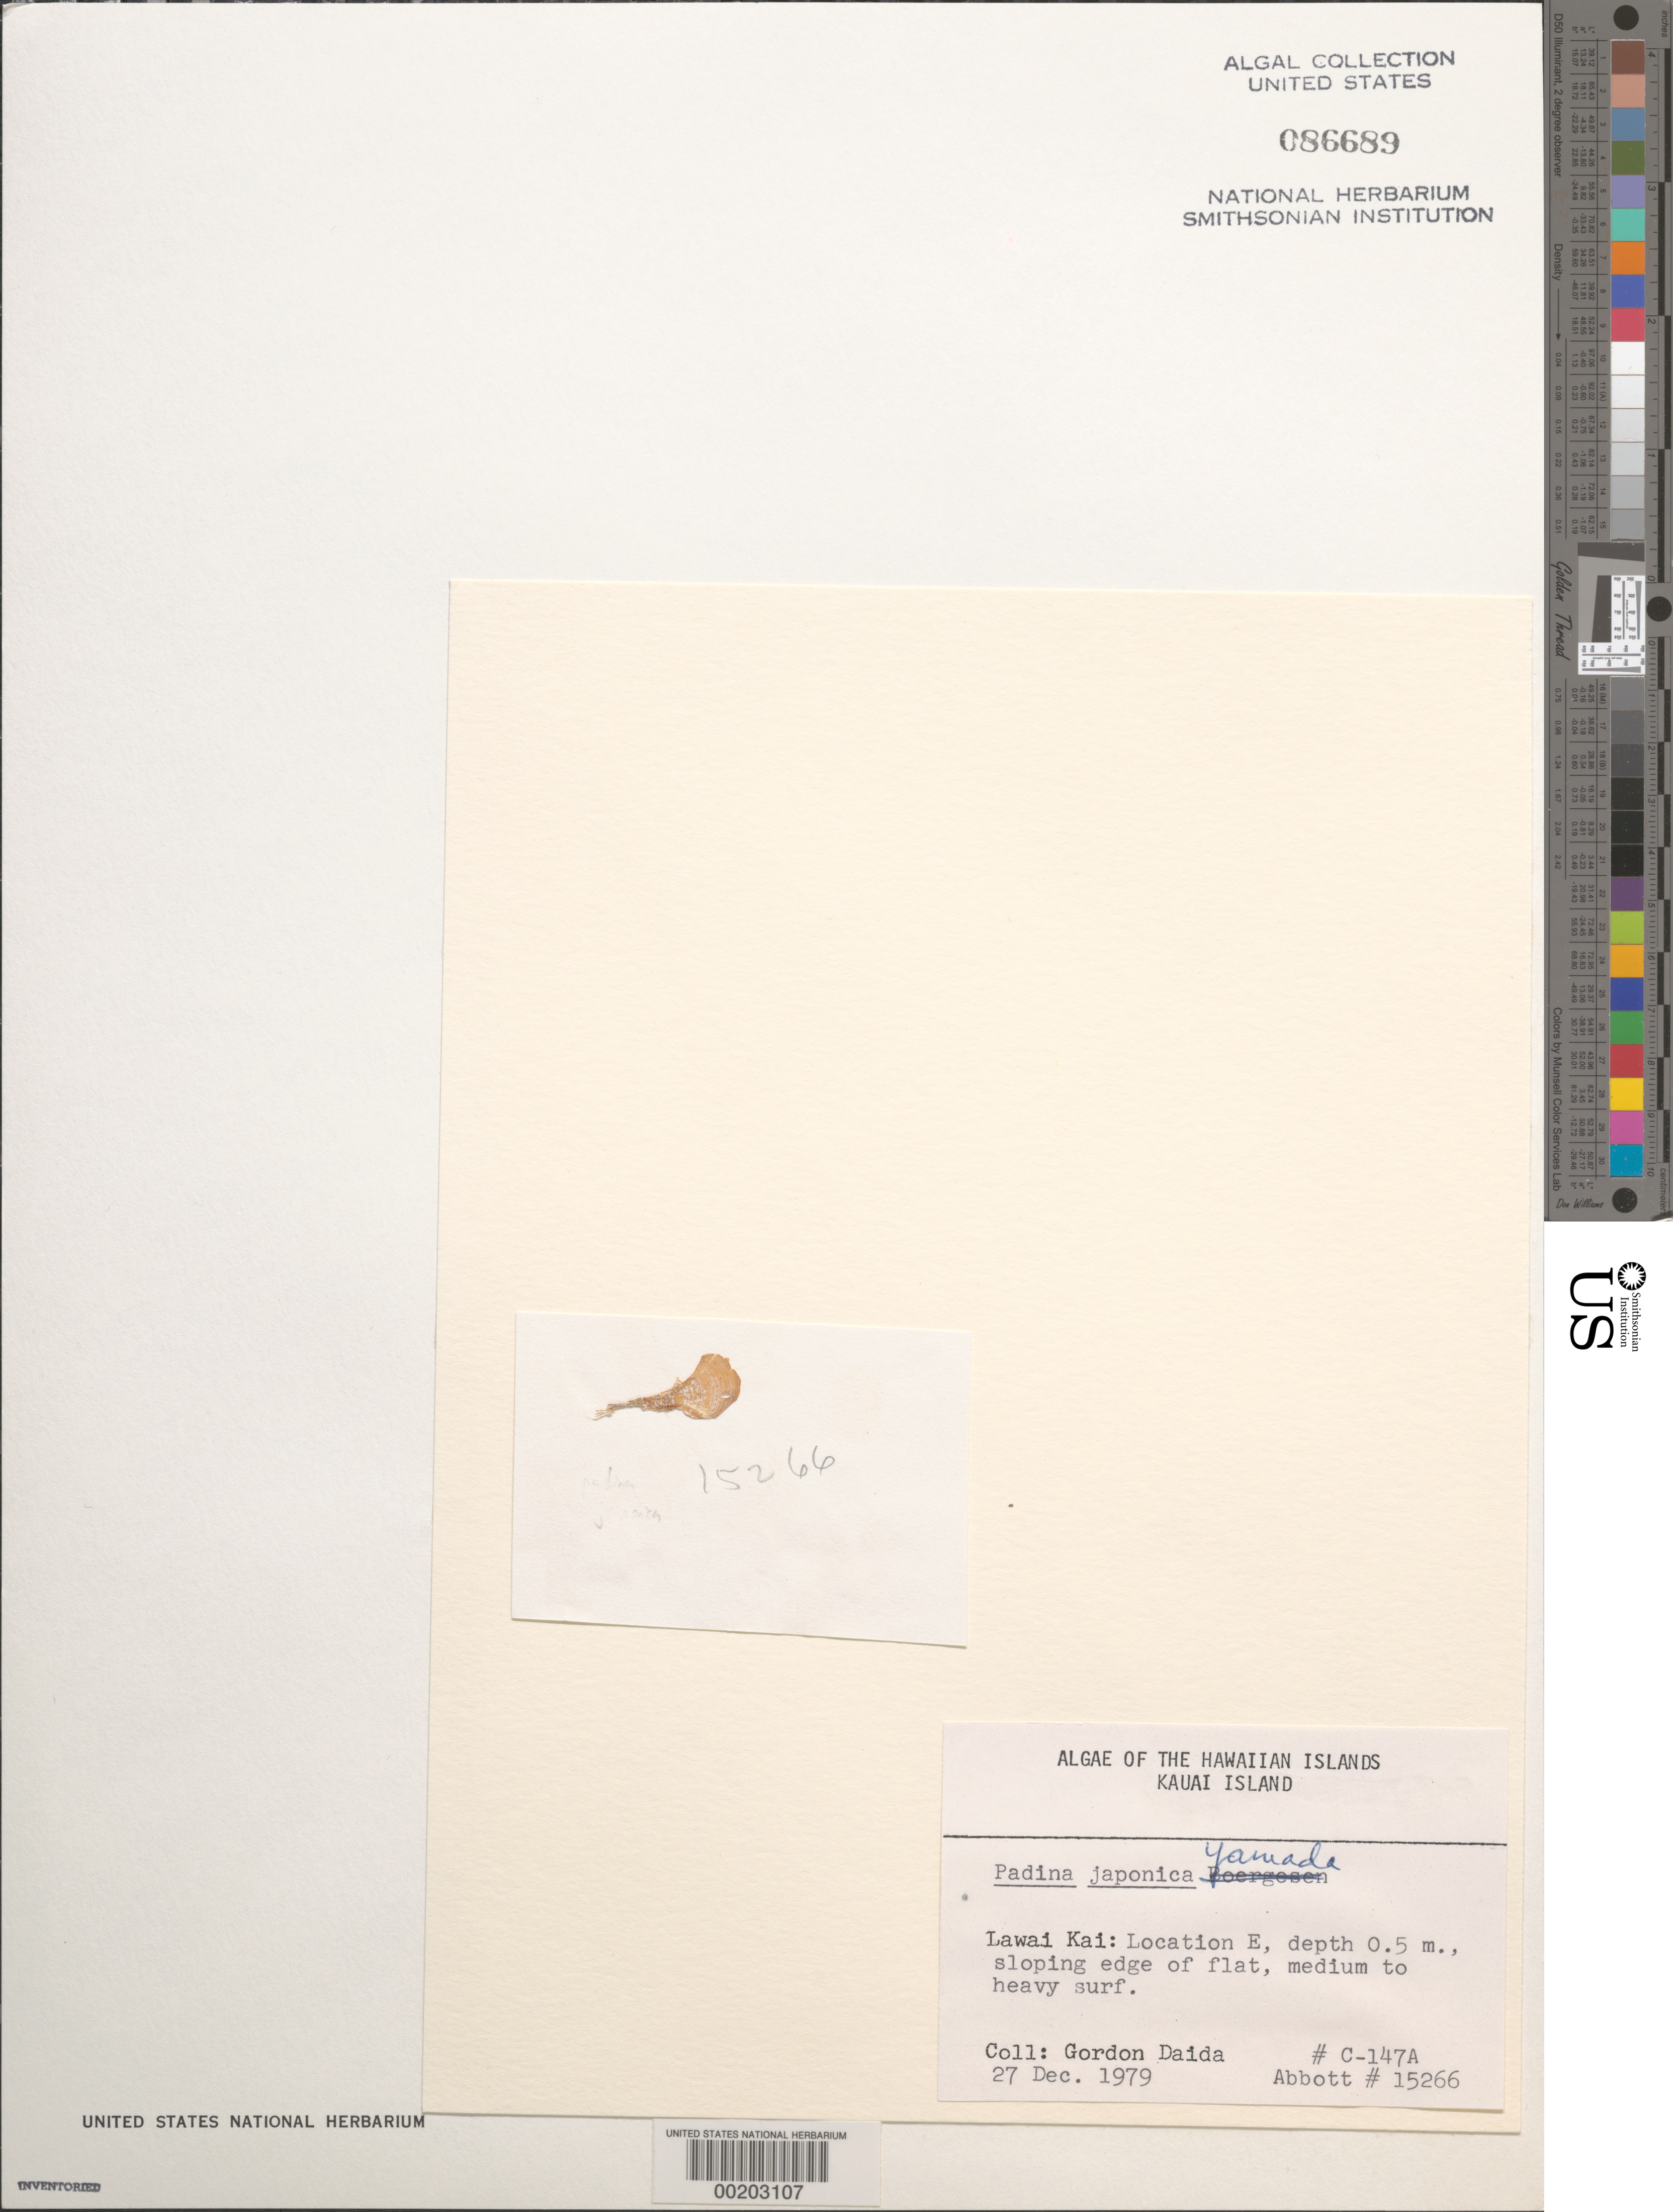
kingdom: Chromista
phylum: Ochrophyta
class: Phaeophyceae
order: Dictyotales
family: Dictyotaceae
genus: Padina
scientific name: Padina japonica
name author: Yamada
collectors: G. Daida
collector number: C147a & IAA 15266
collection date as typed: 27 Dec 1979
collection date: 1979-12-27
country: United States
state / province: Hawaii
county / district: Kauai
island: Kaua'i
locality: Lawai Kai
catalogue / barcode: US 86689